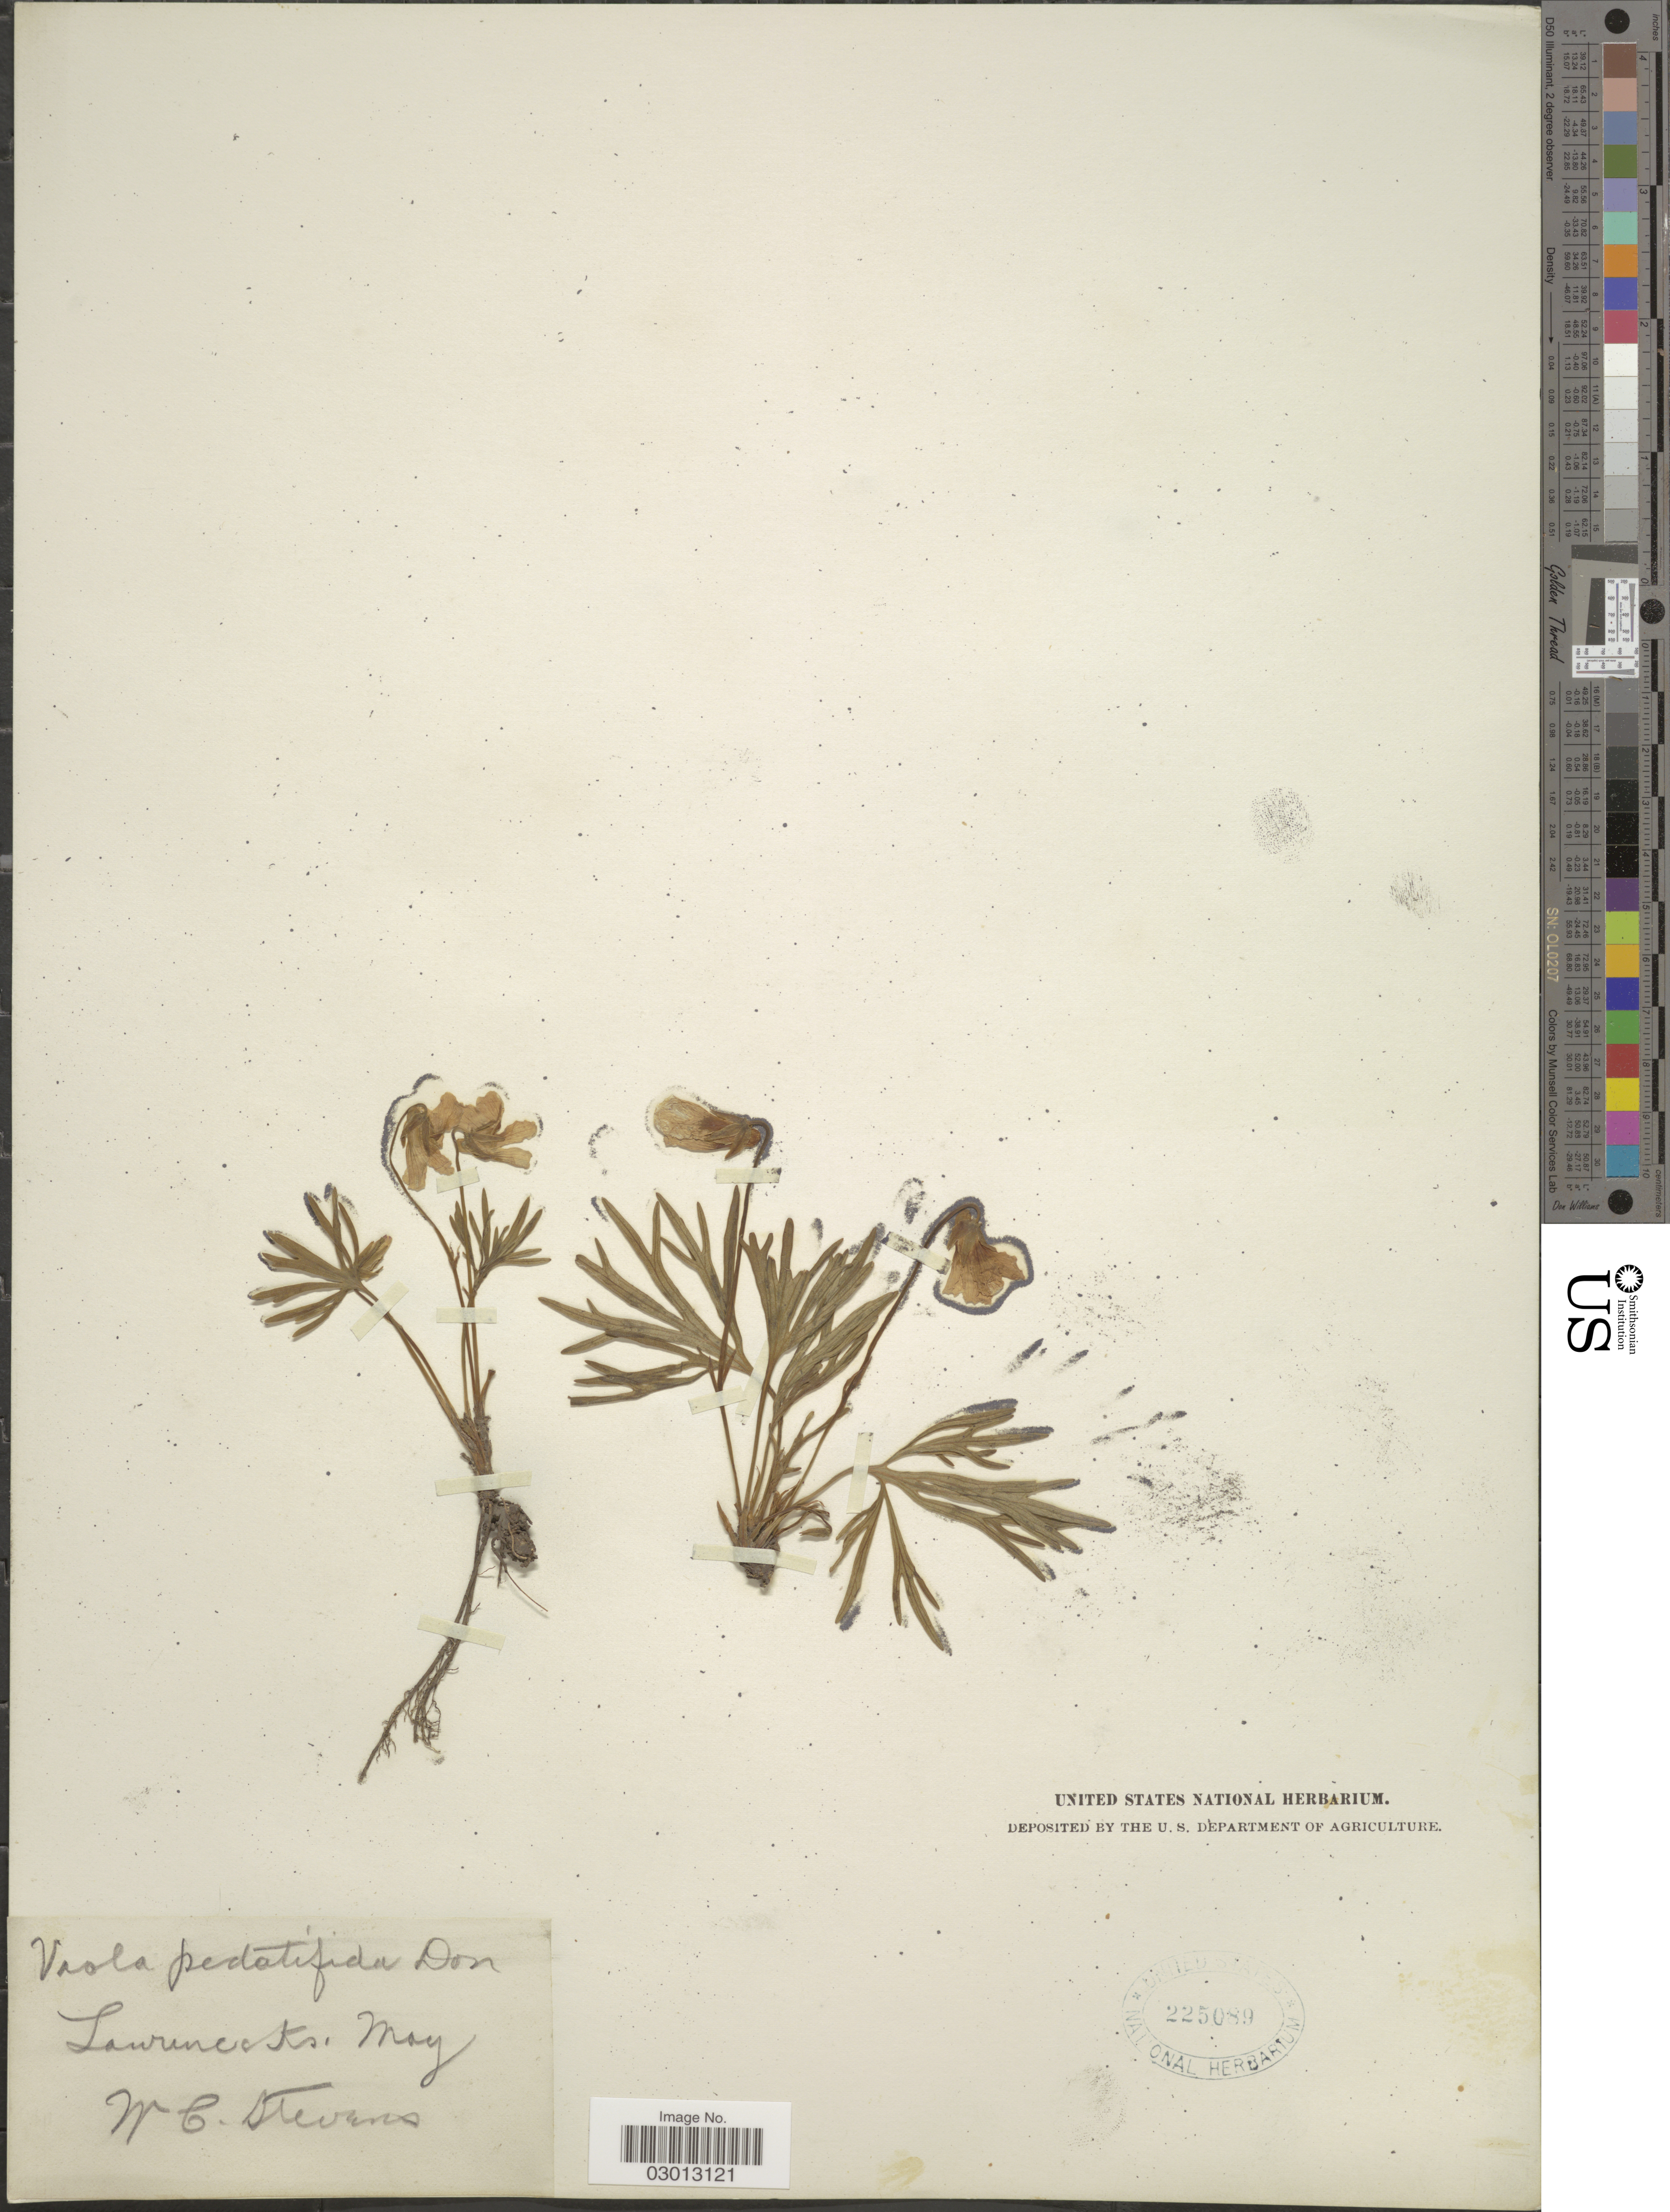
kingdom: Plantae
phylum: Tracheophyta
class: Magnoliopsida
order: Malpighiales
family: Violaceae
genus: Viola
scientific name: Viola pedatifida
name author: G. Don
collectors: W. C. Stevens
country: United States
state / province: Kansas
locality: Lawrence.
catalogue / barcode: US 225089